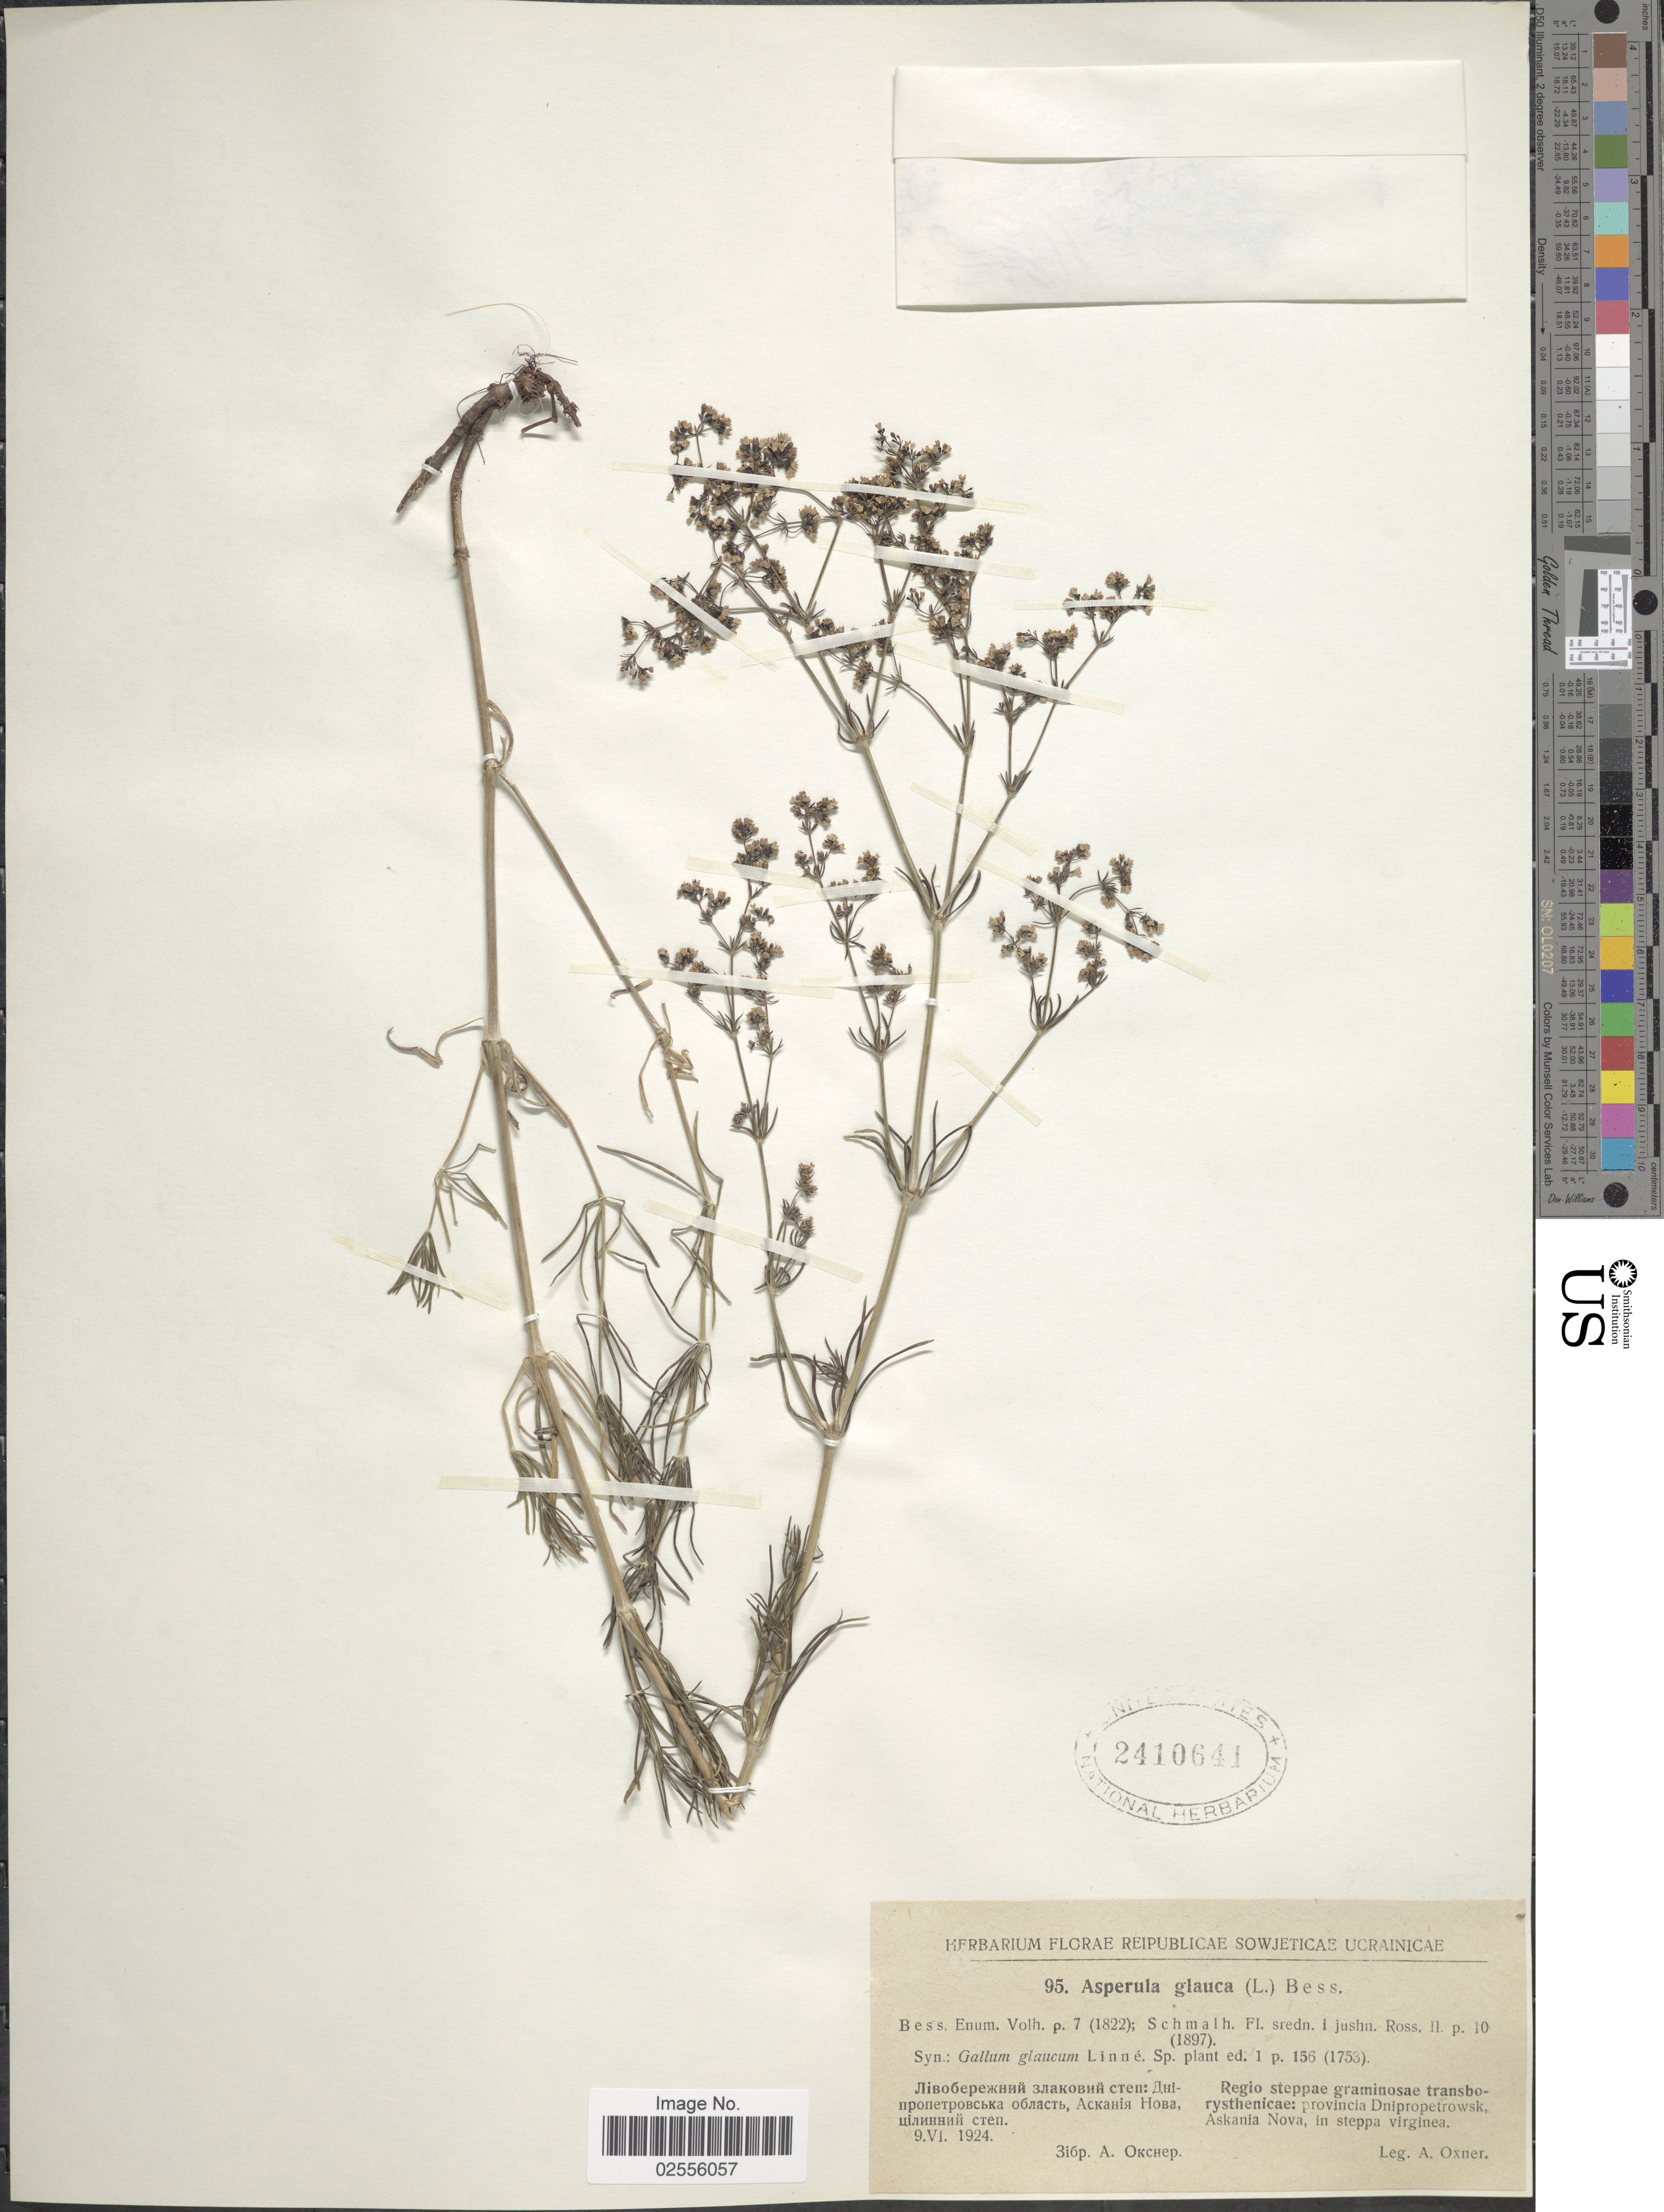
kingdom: Plantae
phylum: Tracheophyta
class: Magnoliopsida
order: Gentianales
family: Rubiaceae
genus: Asperula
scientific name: Asperula glauca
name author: L.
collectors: A. M. Oxner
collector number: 95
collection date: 1924-06-09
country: Ukraine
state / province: Dnipropetrovs'k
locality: Reipublicae Sowjeticae Ucrainicae, Regio steppae graminosae transborysthenicae: provincia Dnipropetrowsk, Askania Nova, in steppa virginea.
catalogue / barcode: US 2410641